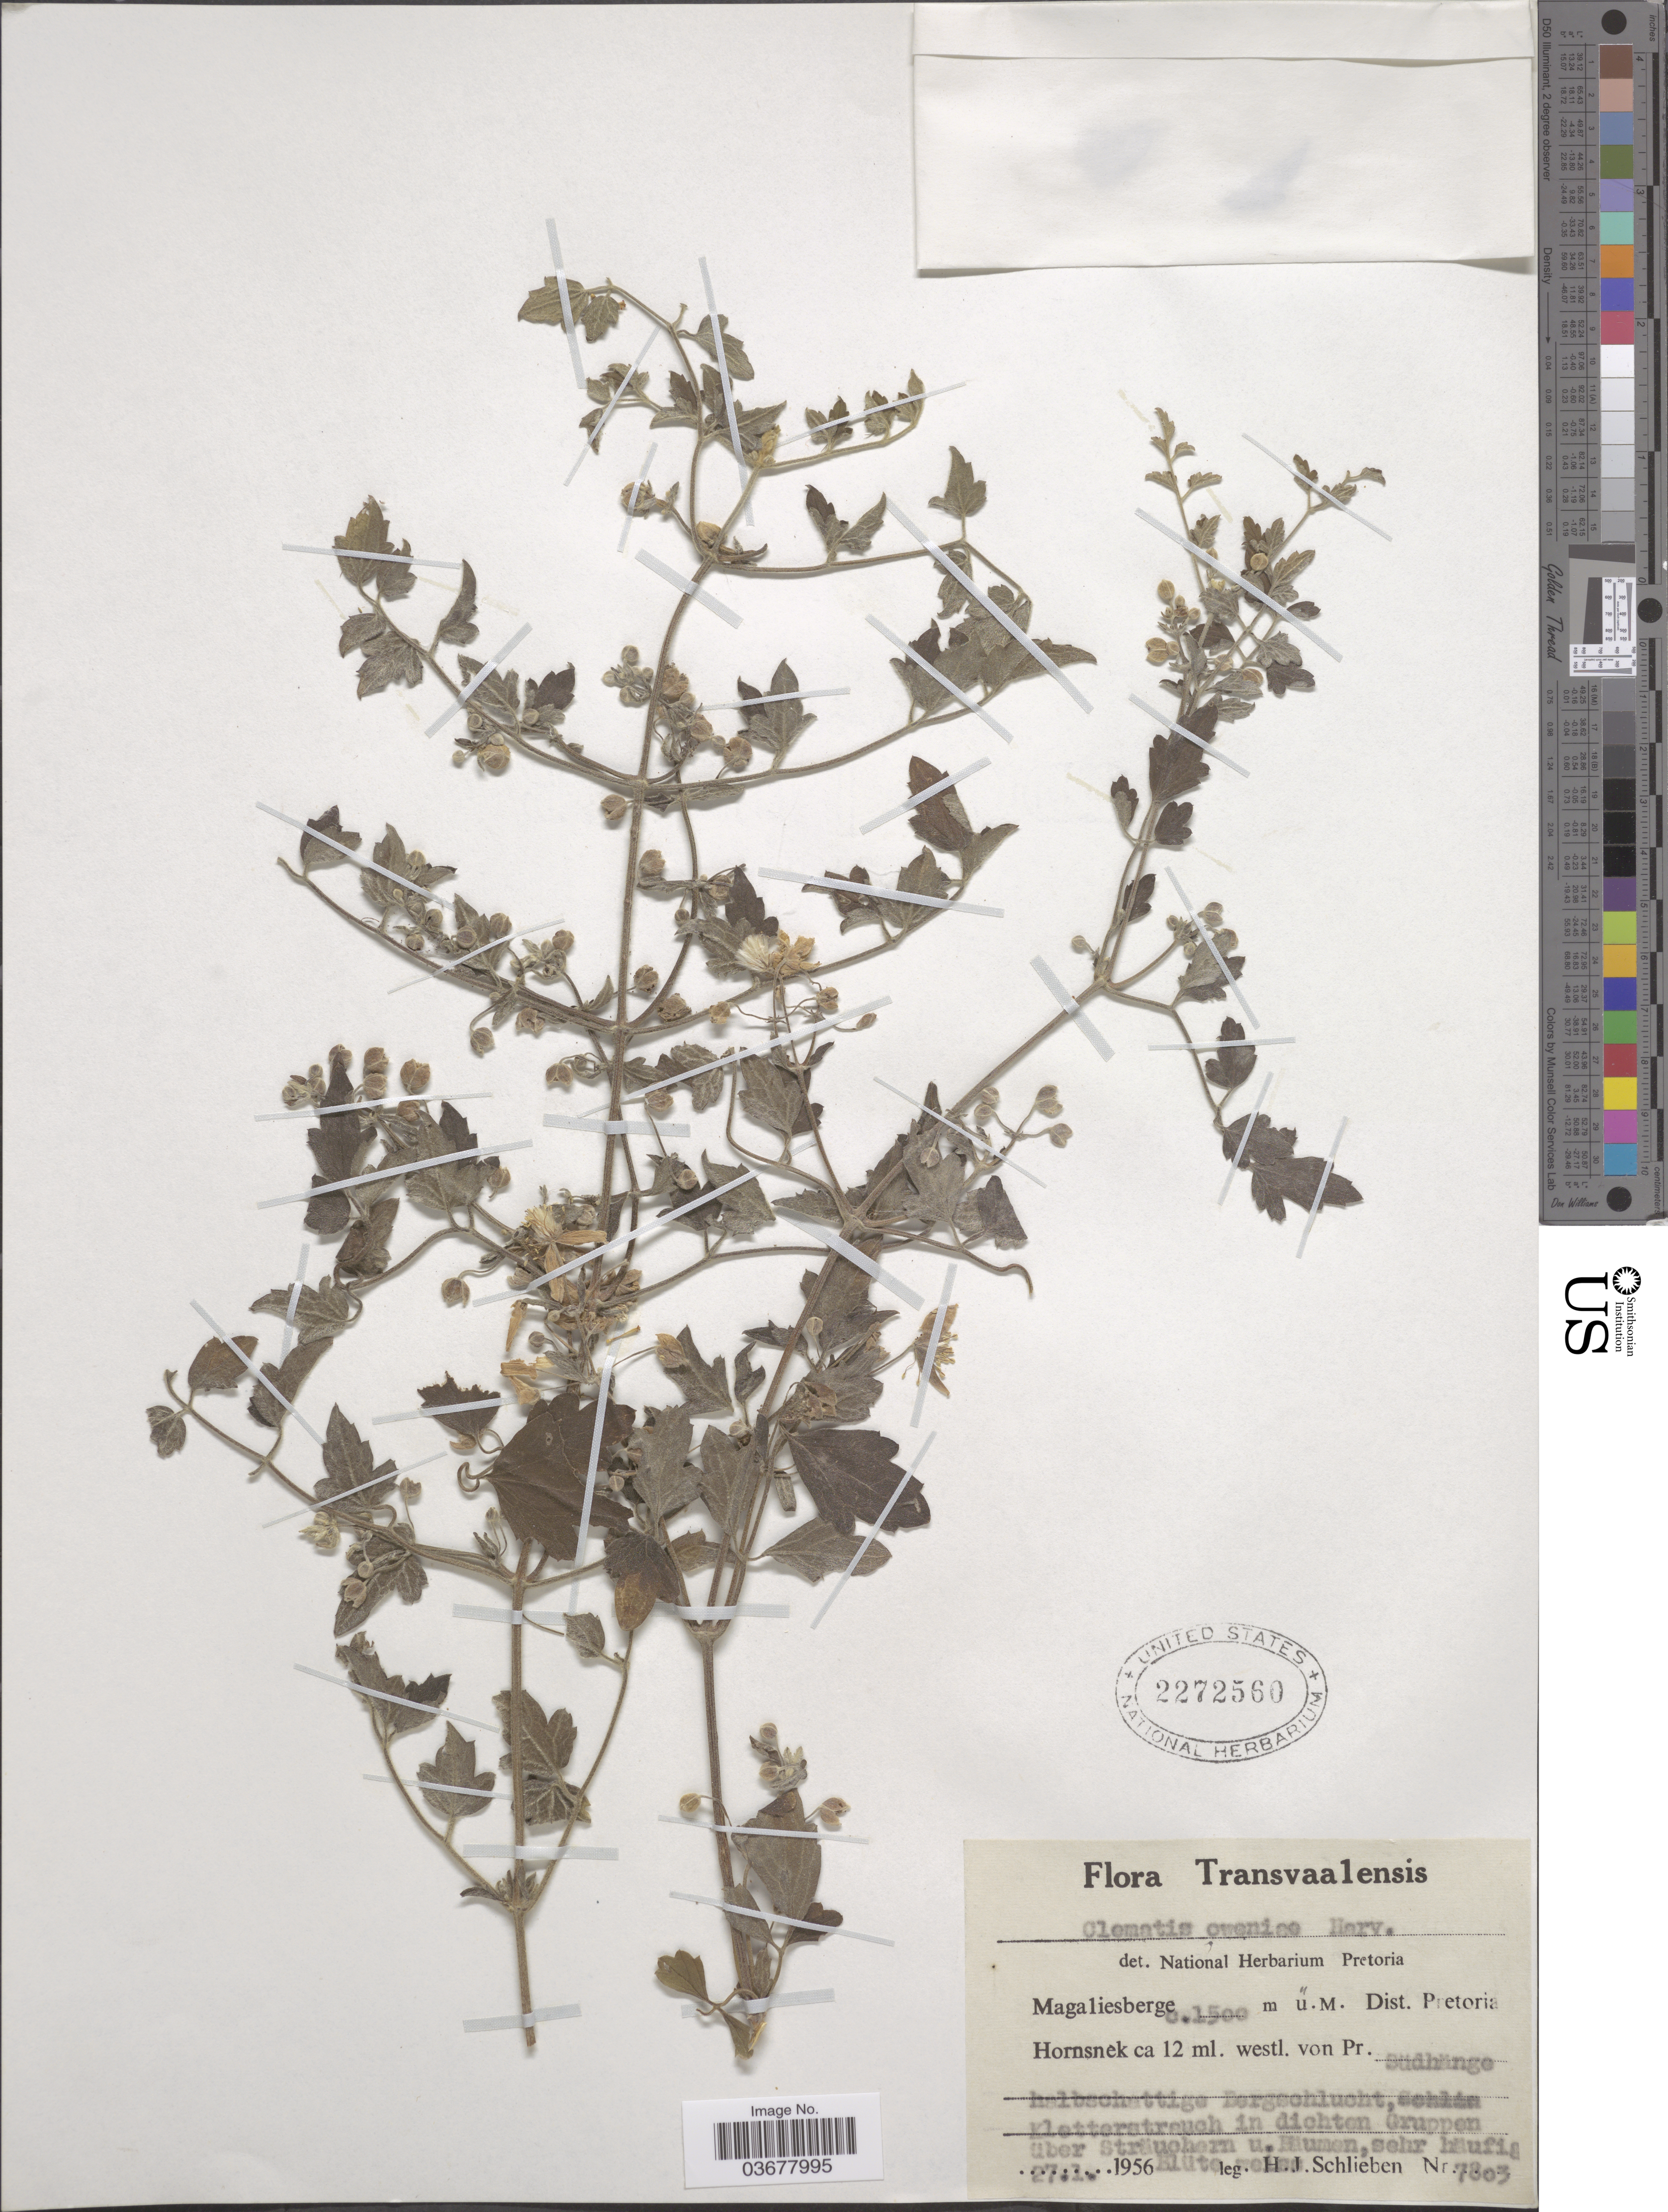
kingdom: Plantae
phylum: Tracheophyta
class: Magnoliopsida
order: Ranunculales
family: Ranunculaceae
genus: Clematis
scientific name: Clematis oweniae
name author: Harv.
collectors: H. J. Schlieben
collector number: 7803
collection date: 1956-01-27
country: South Africa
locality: Transvaalensis. Magaliesberge. Dist. Pretoria. Hornsnek ca 12 ml. westl. von Pr. Südhänge.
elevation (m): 1500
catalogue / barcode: US 2272560